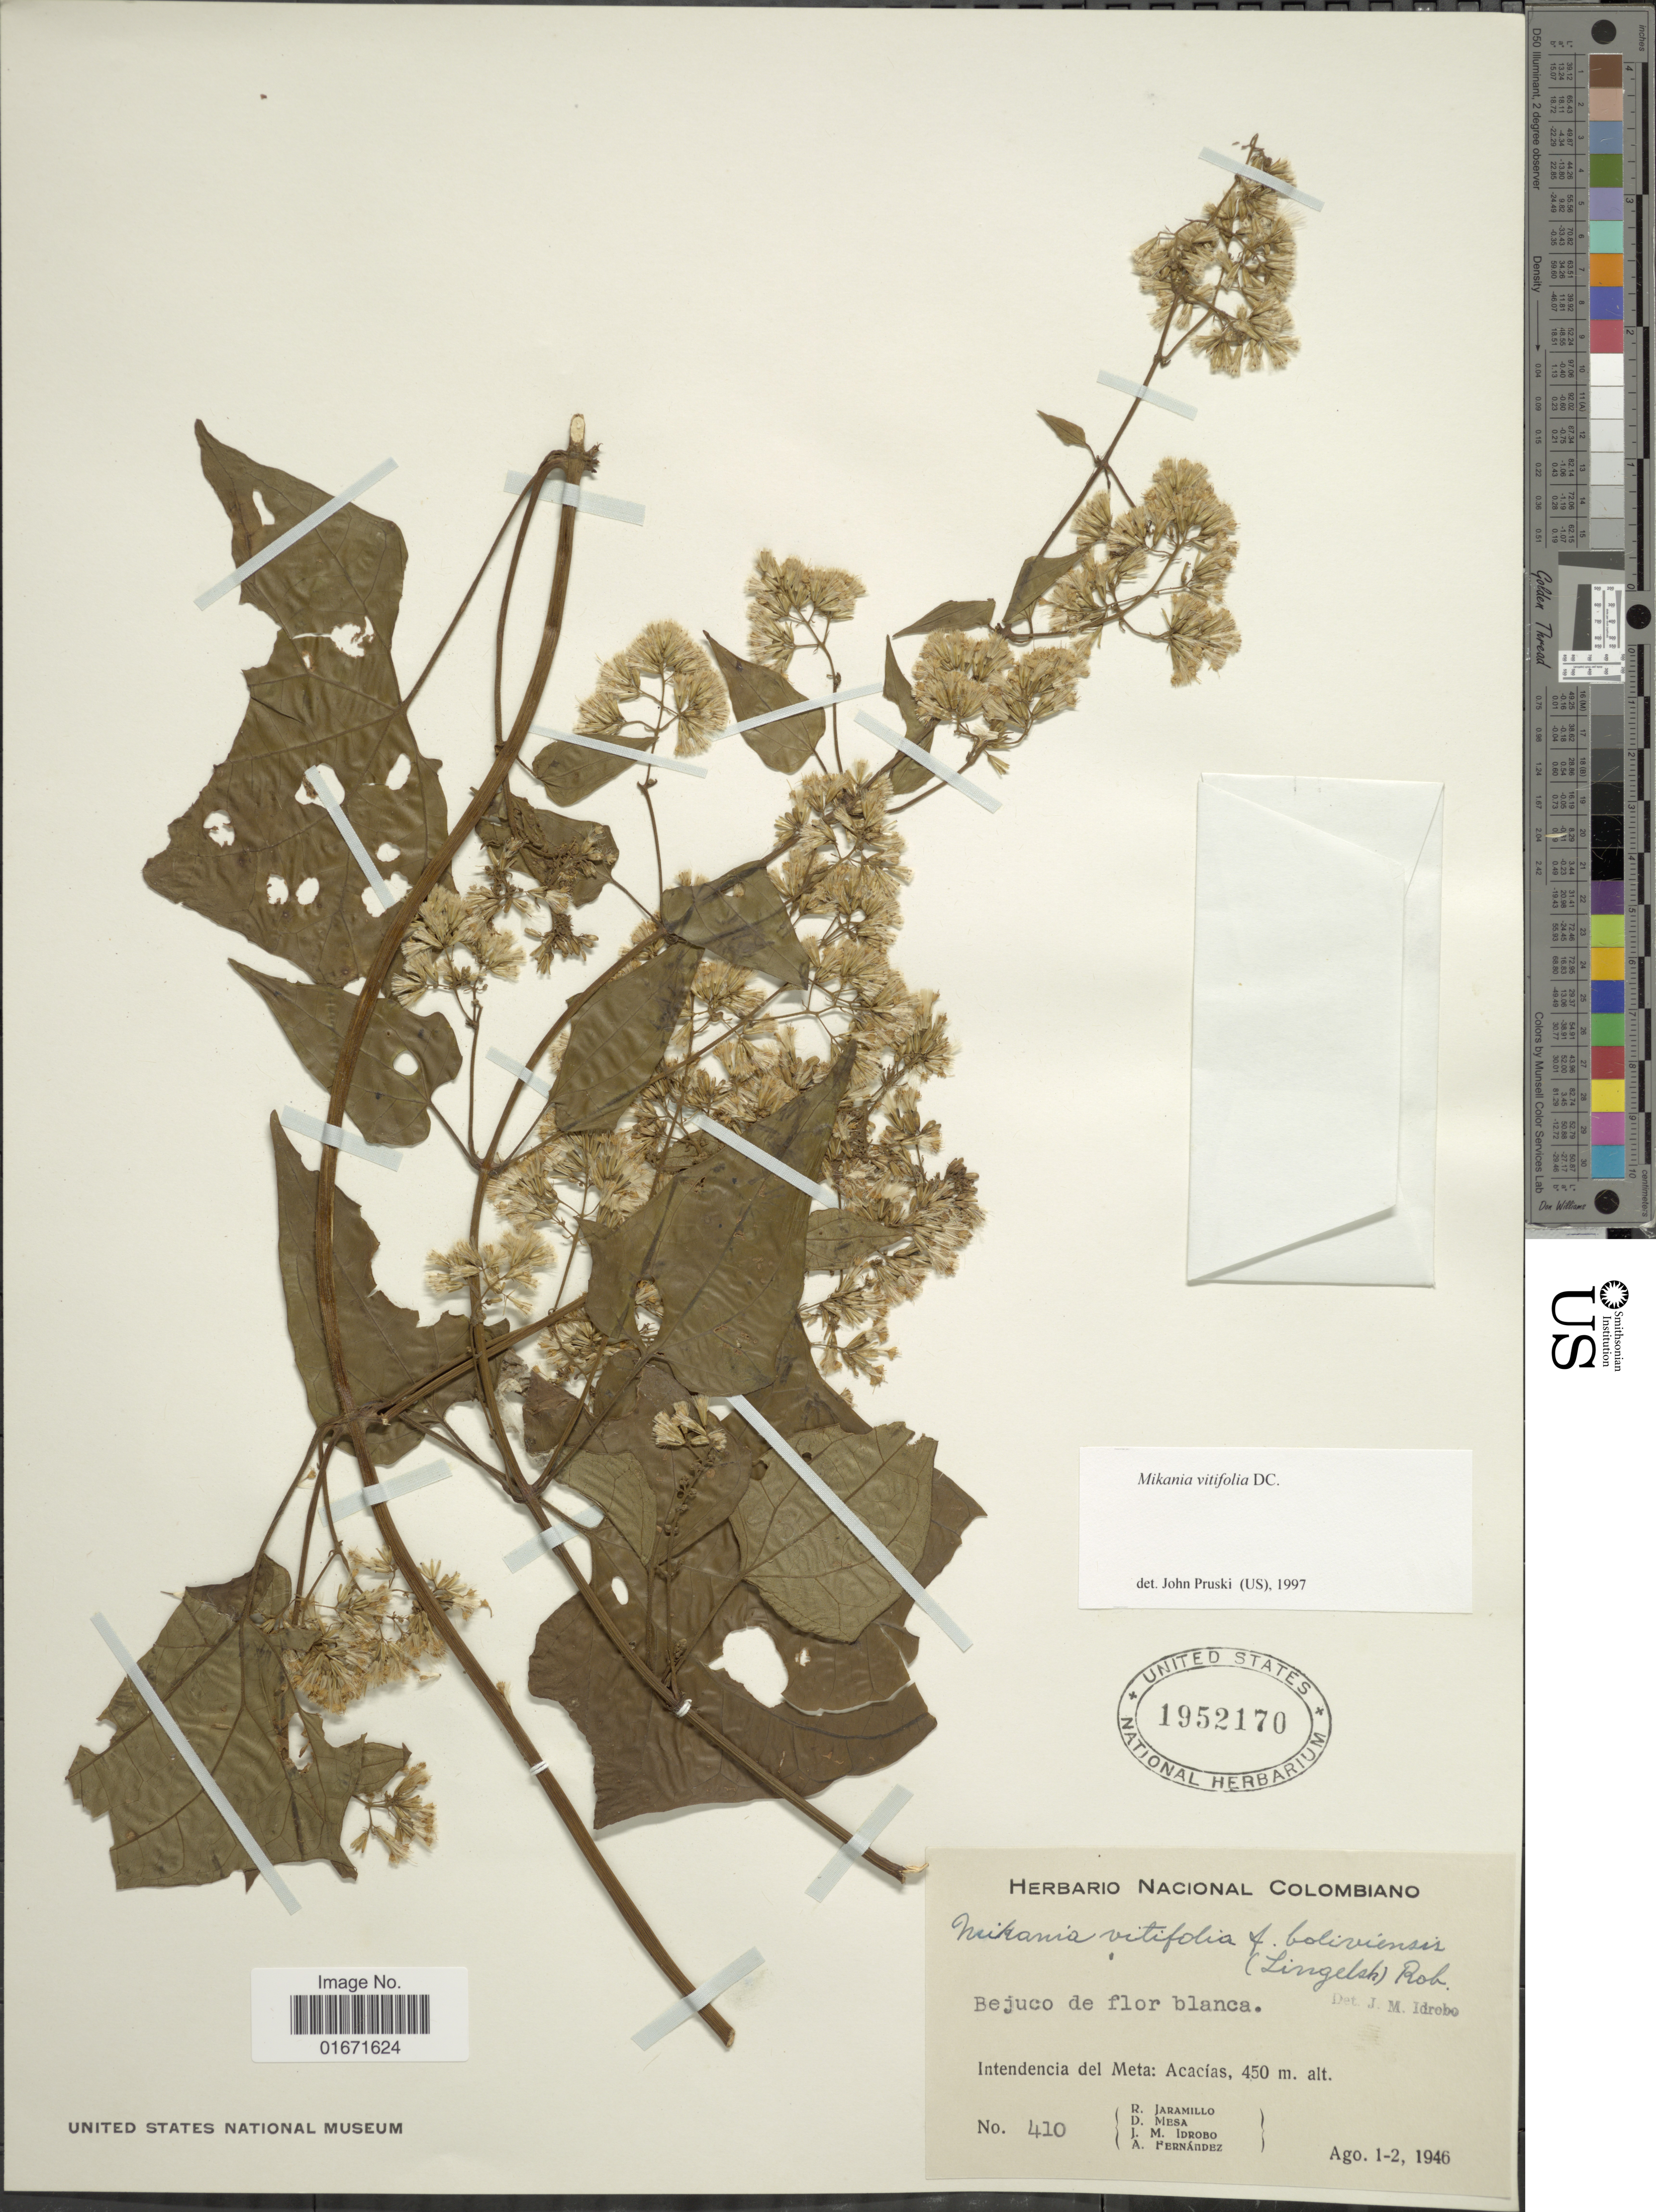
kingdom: Plantae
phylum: Tracheophyta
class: Magnoliopsida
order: Asterales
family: Asteraceae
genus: Mikania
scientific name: Mikania vitifolia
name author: DC.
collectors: R. Jaramillo M., D. Mesa, J. M. Idrobo & A. Fernández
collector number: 410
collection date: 1946-08-01/1946-08-02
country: Colombia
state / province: Meta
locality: Intendencia del Meta: Acacias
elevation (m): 450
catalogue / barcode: US 1952170